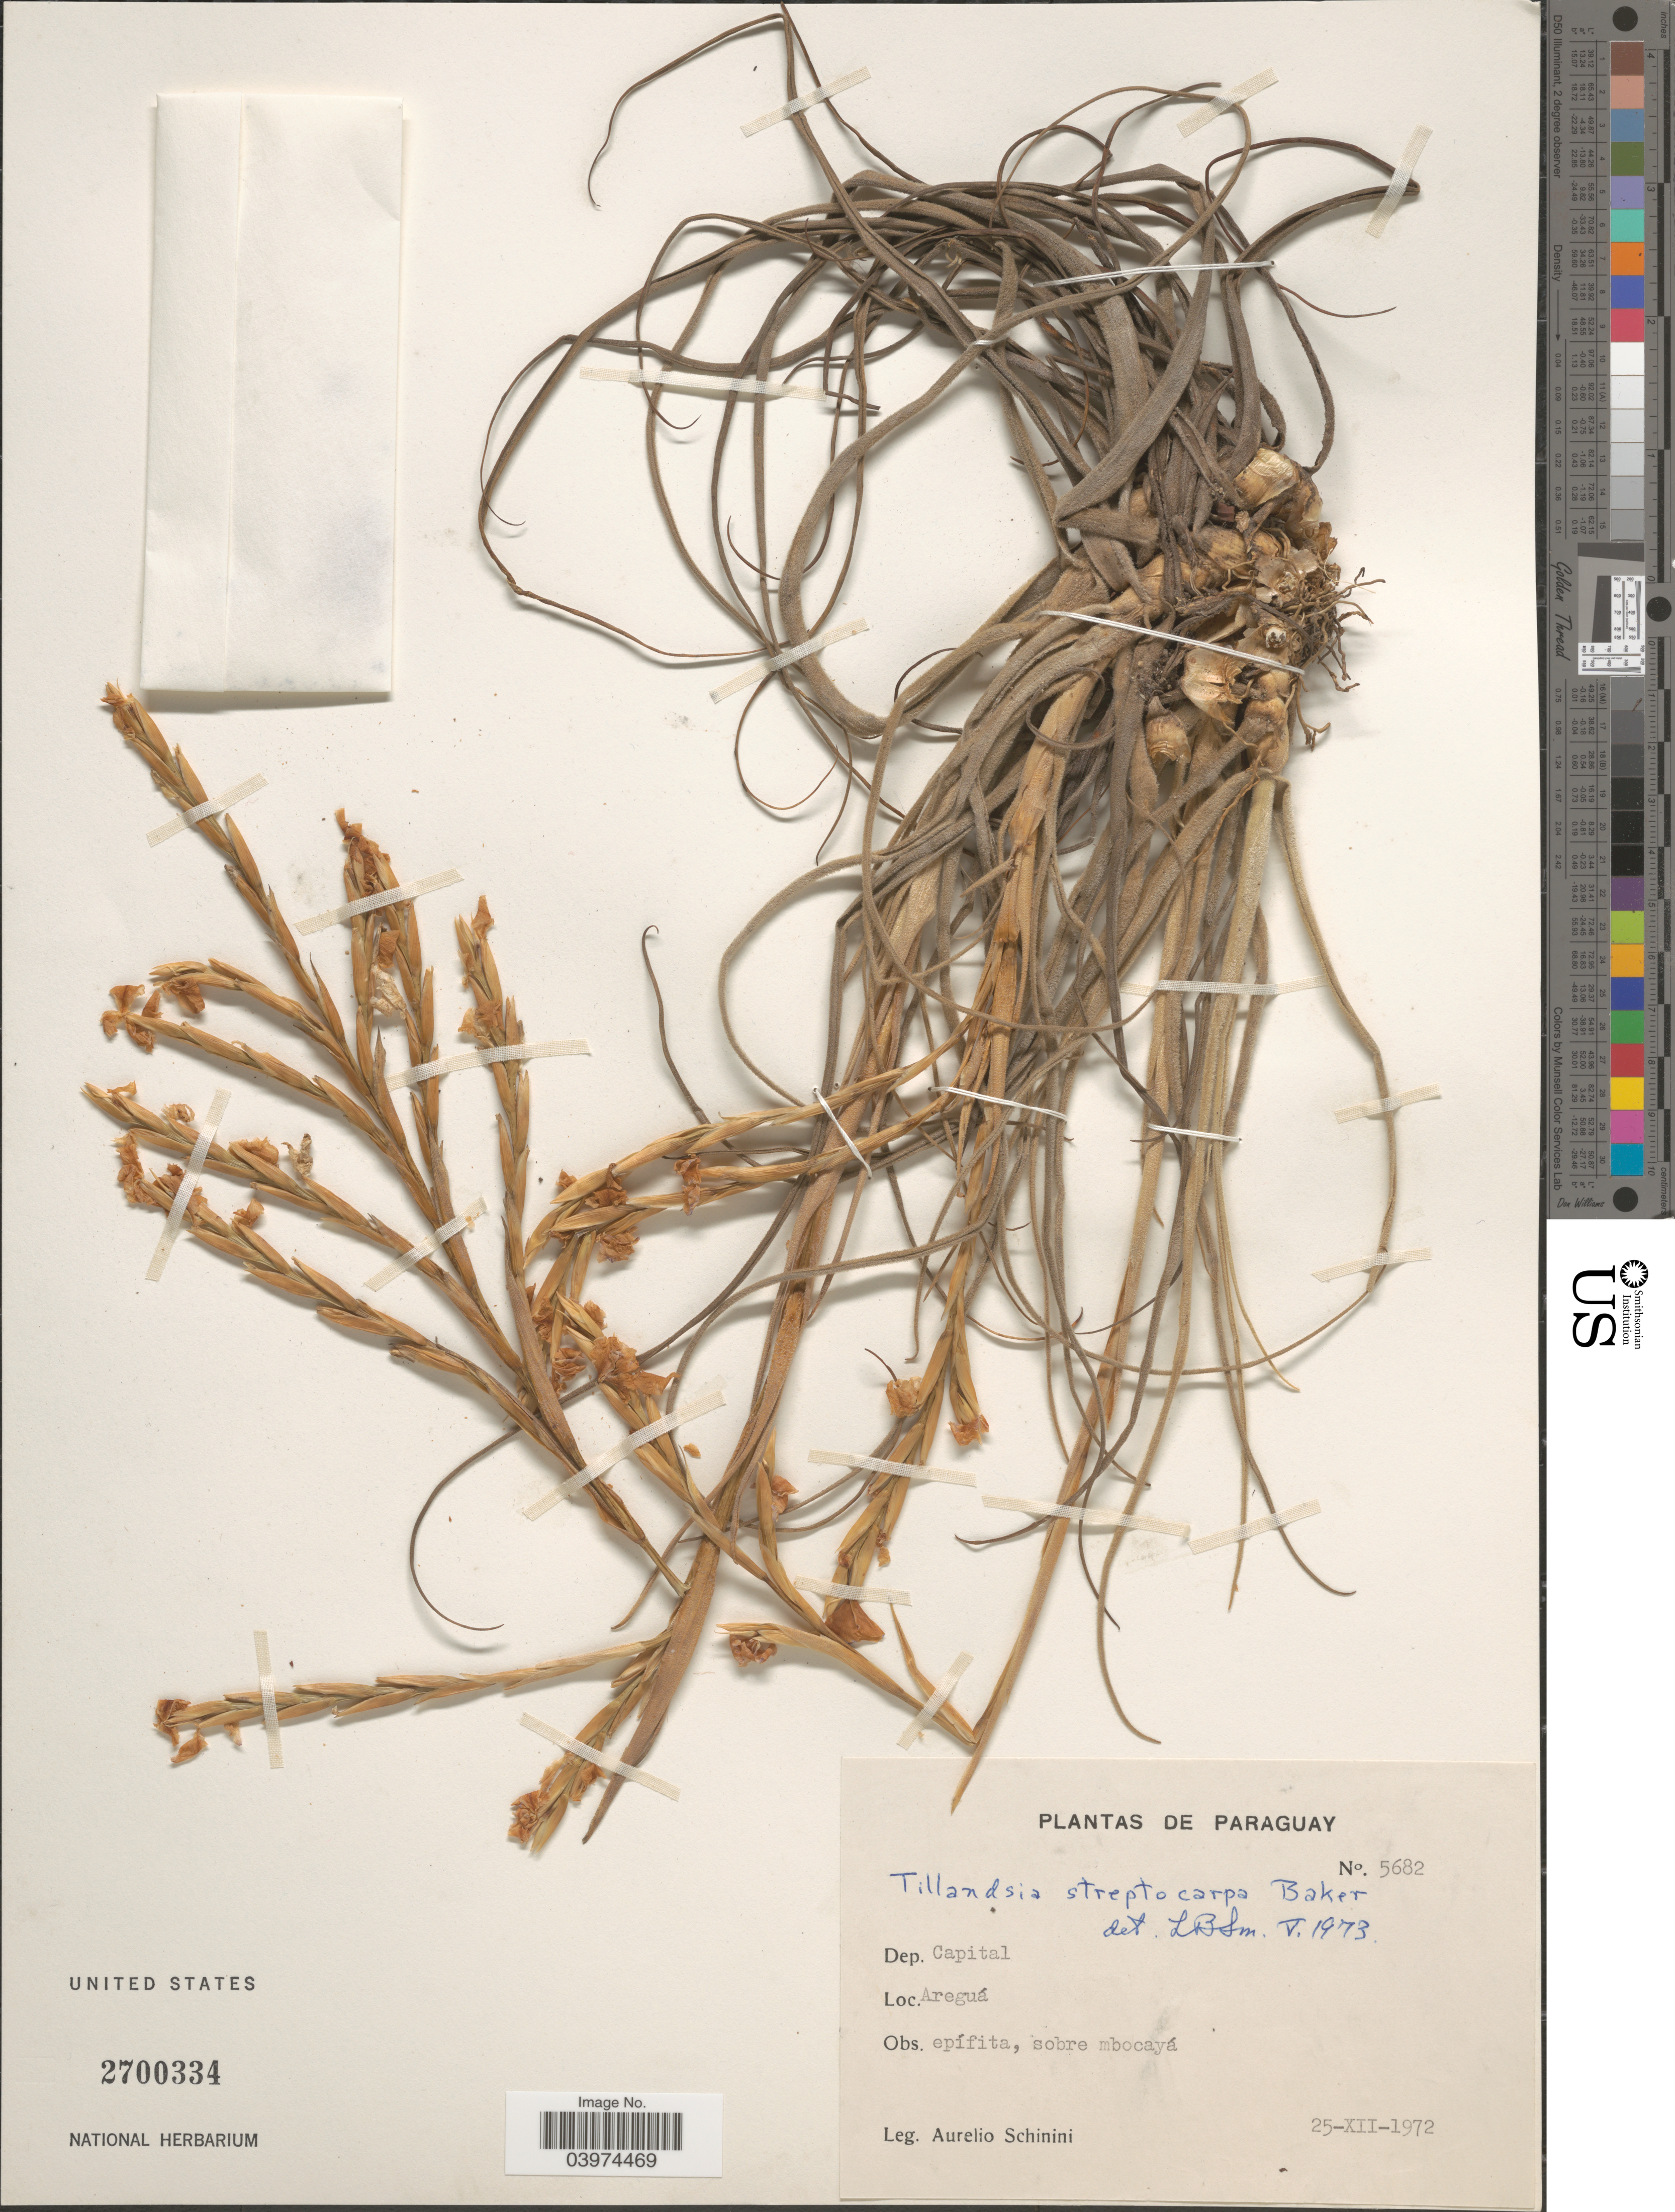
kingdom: Plantae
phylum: Tracheophyta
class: Liliopsida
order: Poales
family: Bromeliaceae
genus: Tillandsia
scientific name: Tillandsia streptocarpa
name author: Baker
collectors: A. Schinini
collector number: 5682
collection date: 1972-12-25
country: Paraguay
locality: Dep. Capital. Areguá.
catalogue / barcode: US 2700334